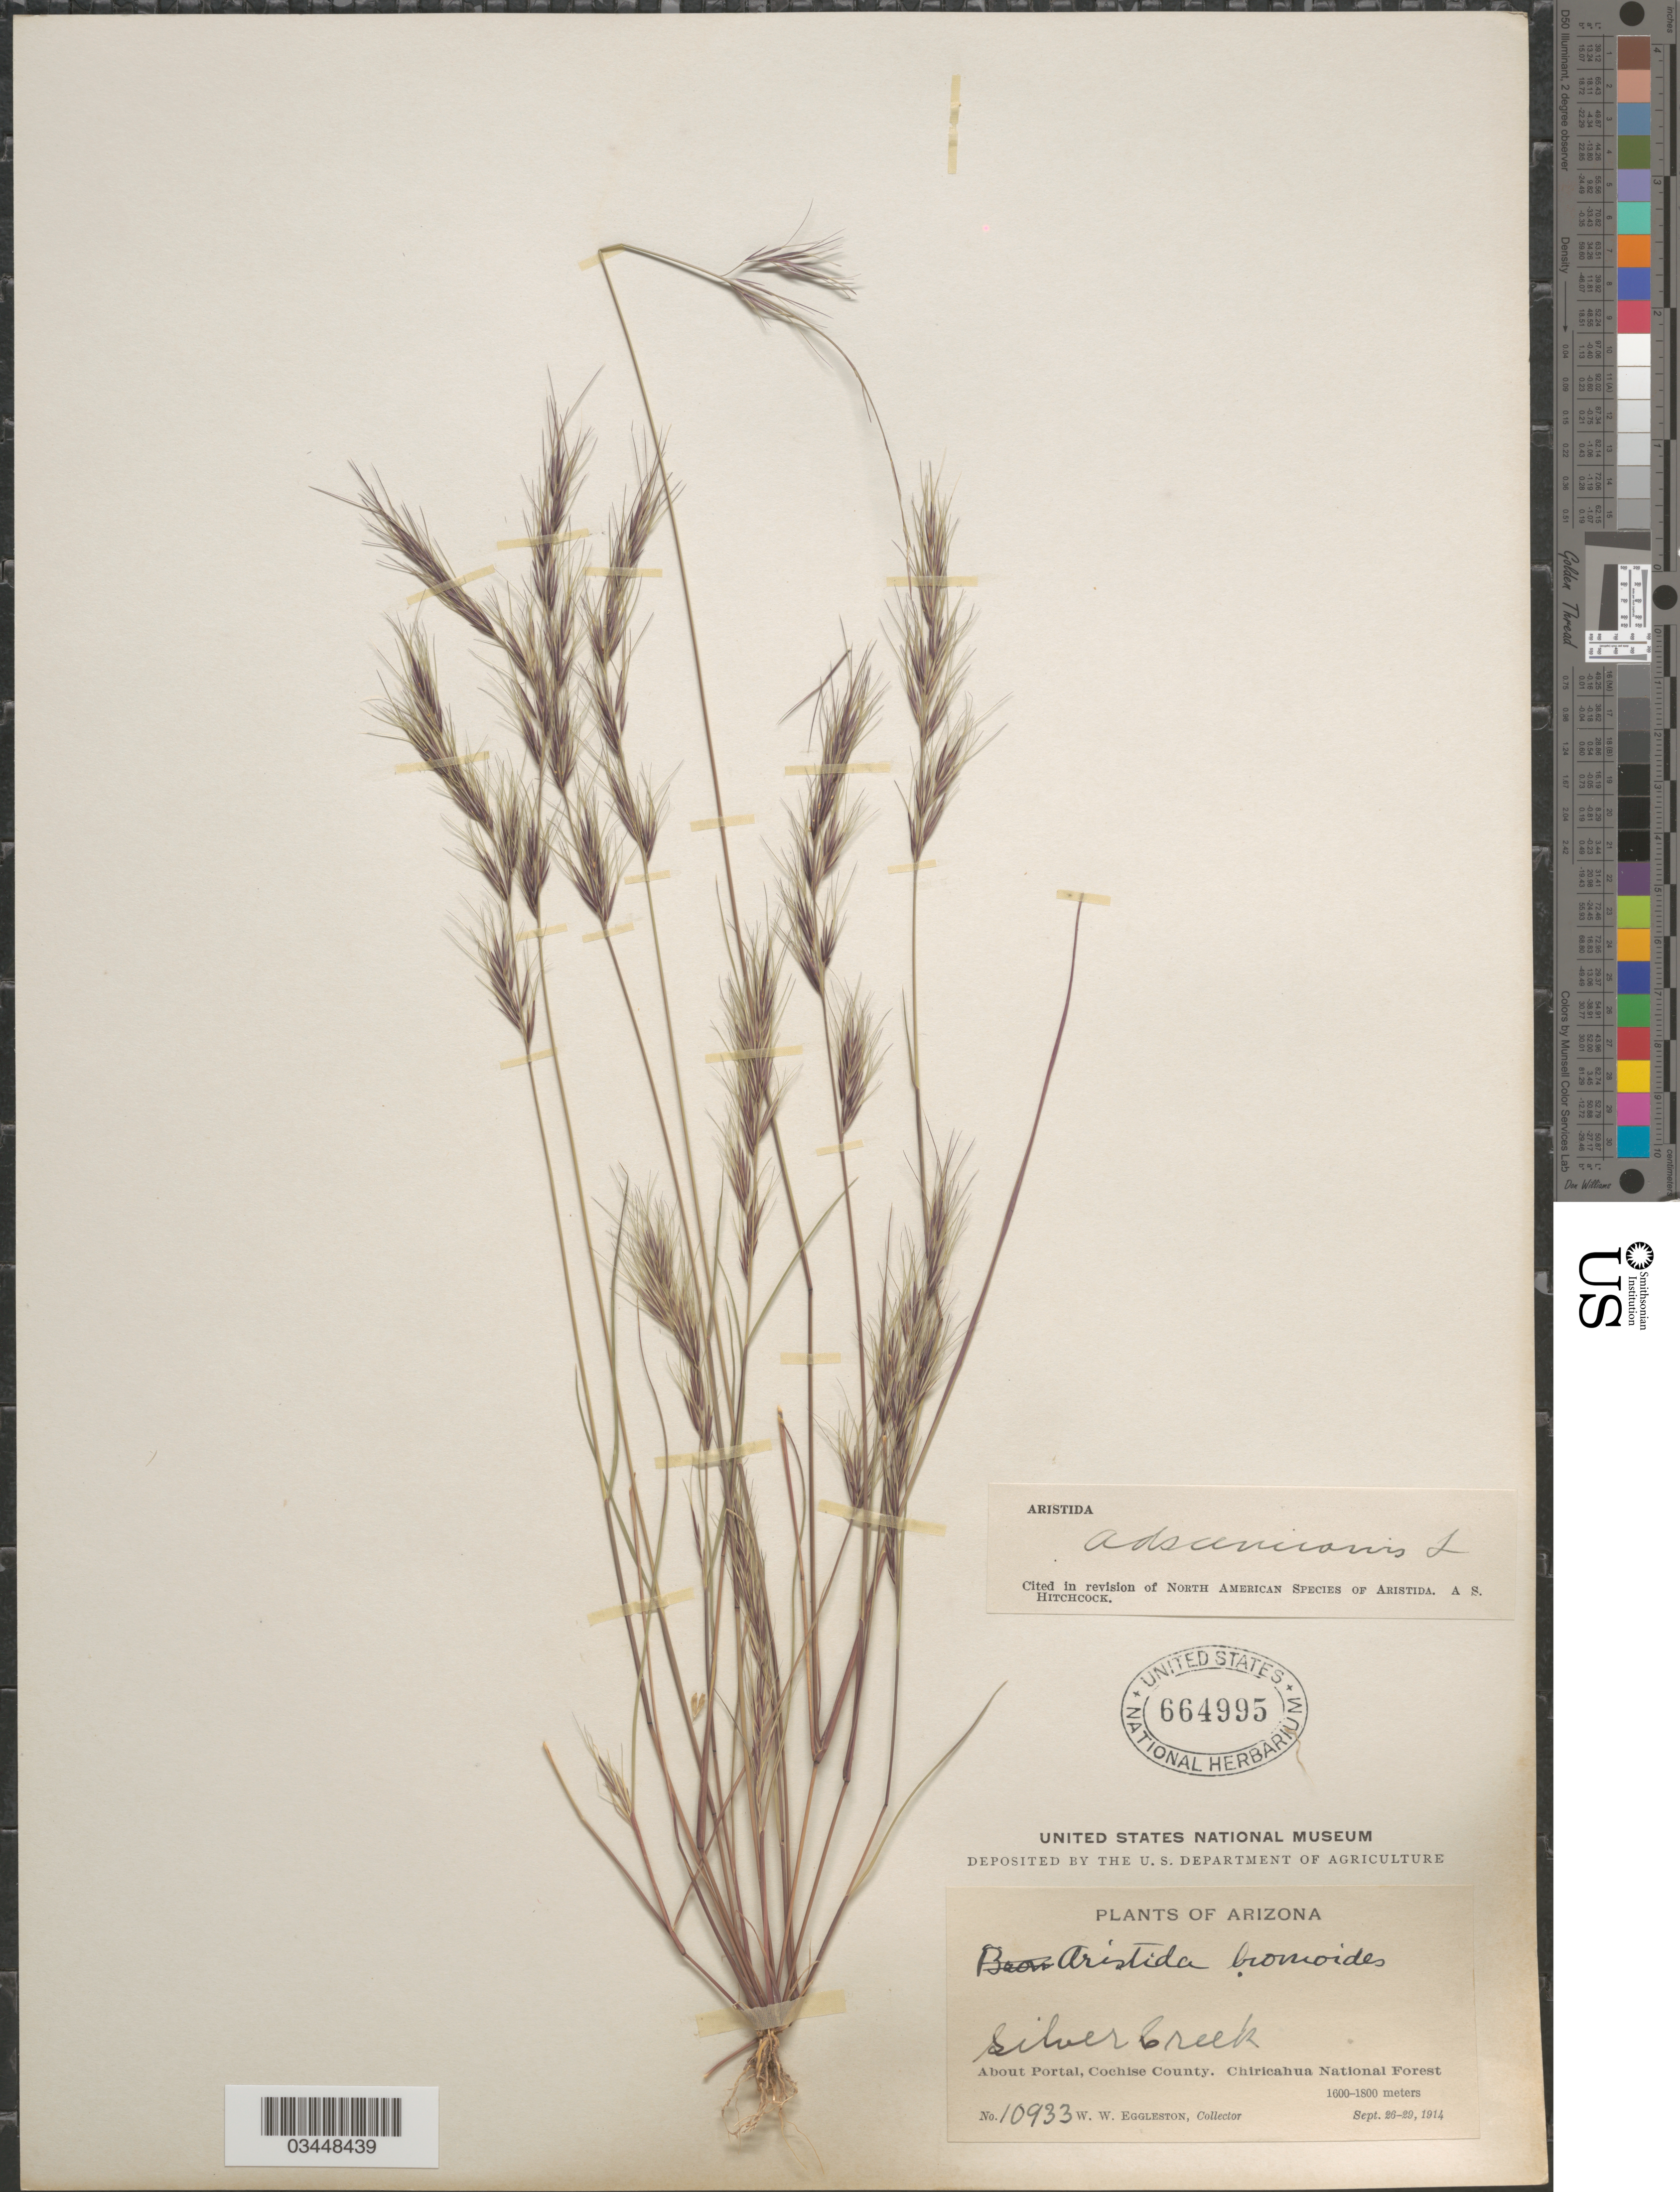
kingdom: Plantae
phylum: Tracheophyta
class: Liliopsida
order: Poales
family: Poaceae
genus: Aristida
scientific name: Aristida adscensionis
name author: L.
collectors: W. W. Eggleston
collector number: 10933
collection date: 1914-09-26/1914-09-29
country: United States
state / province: Arizona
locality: Silver Creek. About Portal, Cochise County, Chiricahua National Forest.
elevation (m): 1600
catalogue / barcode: US 664995